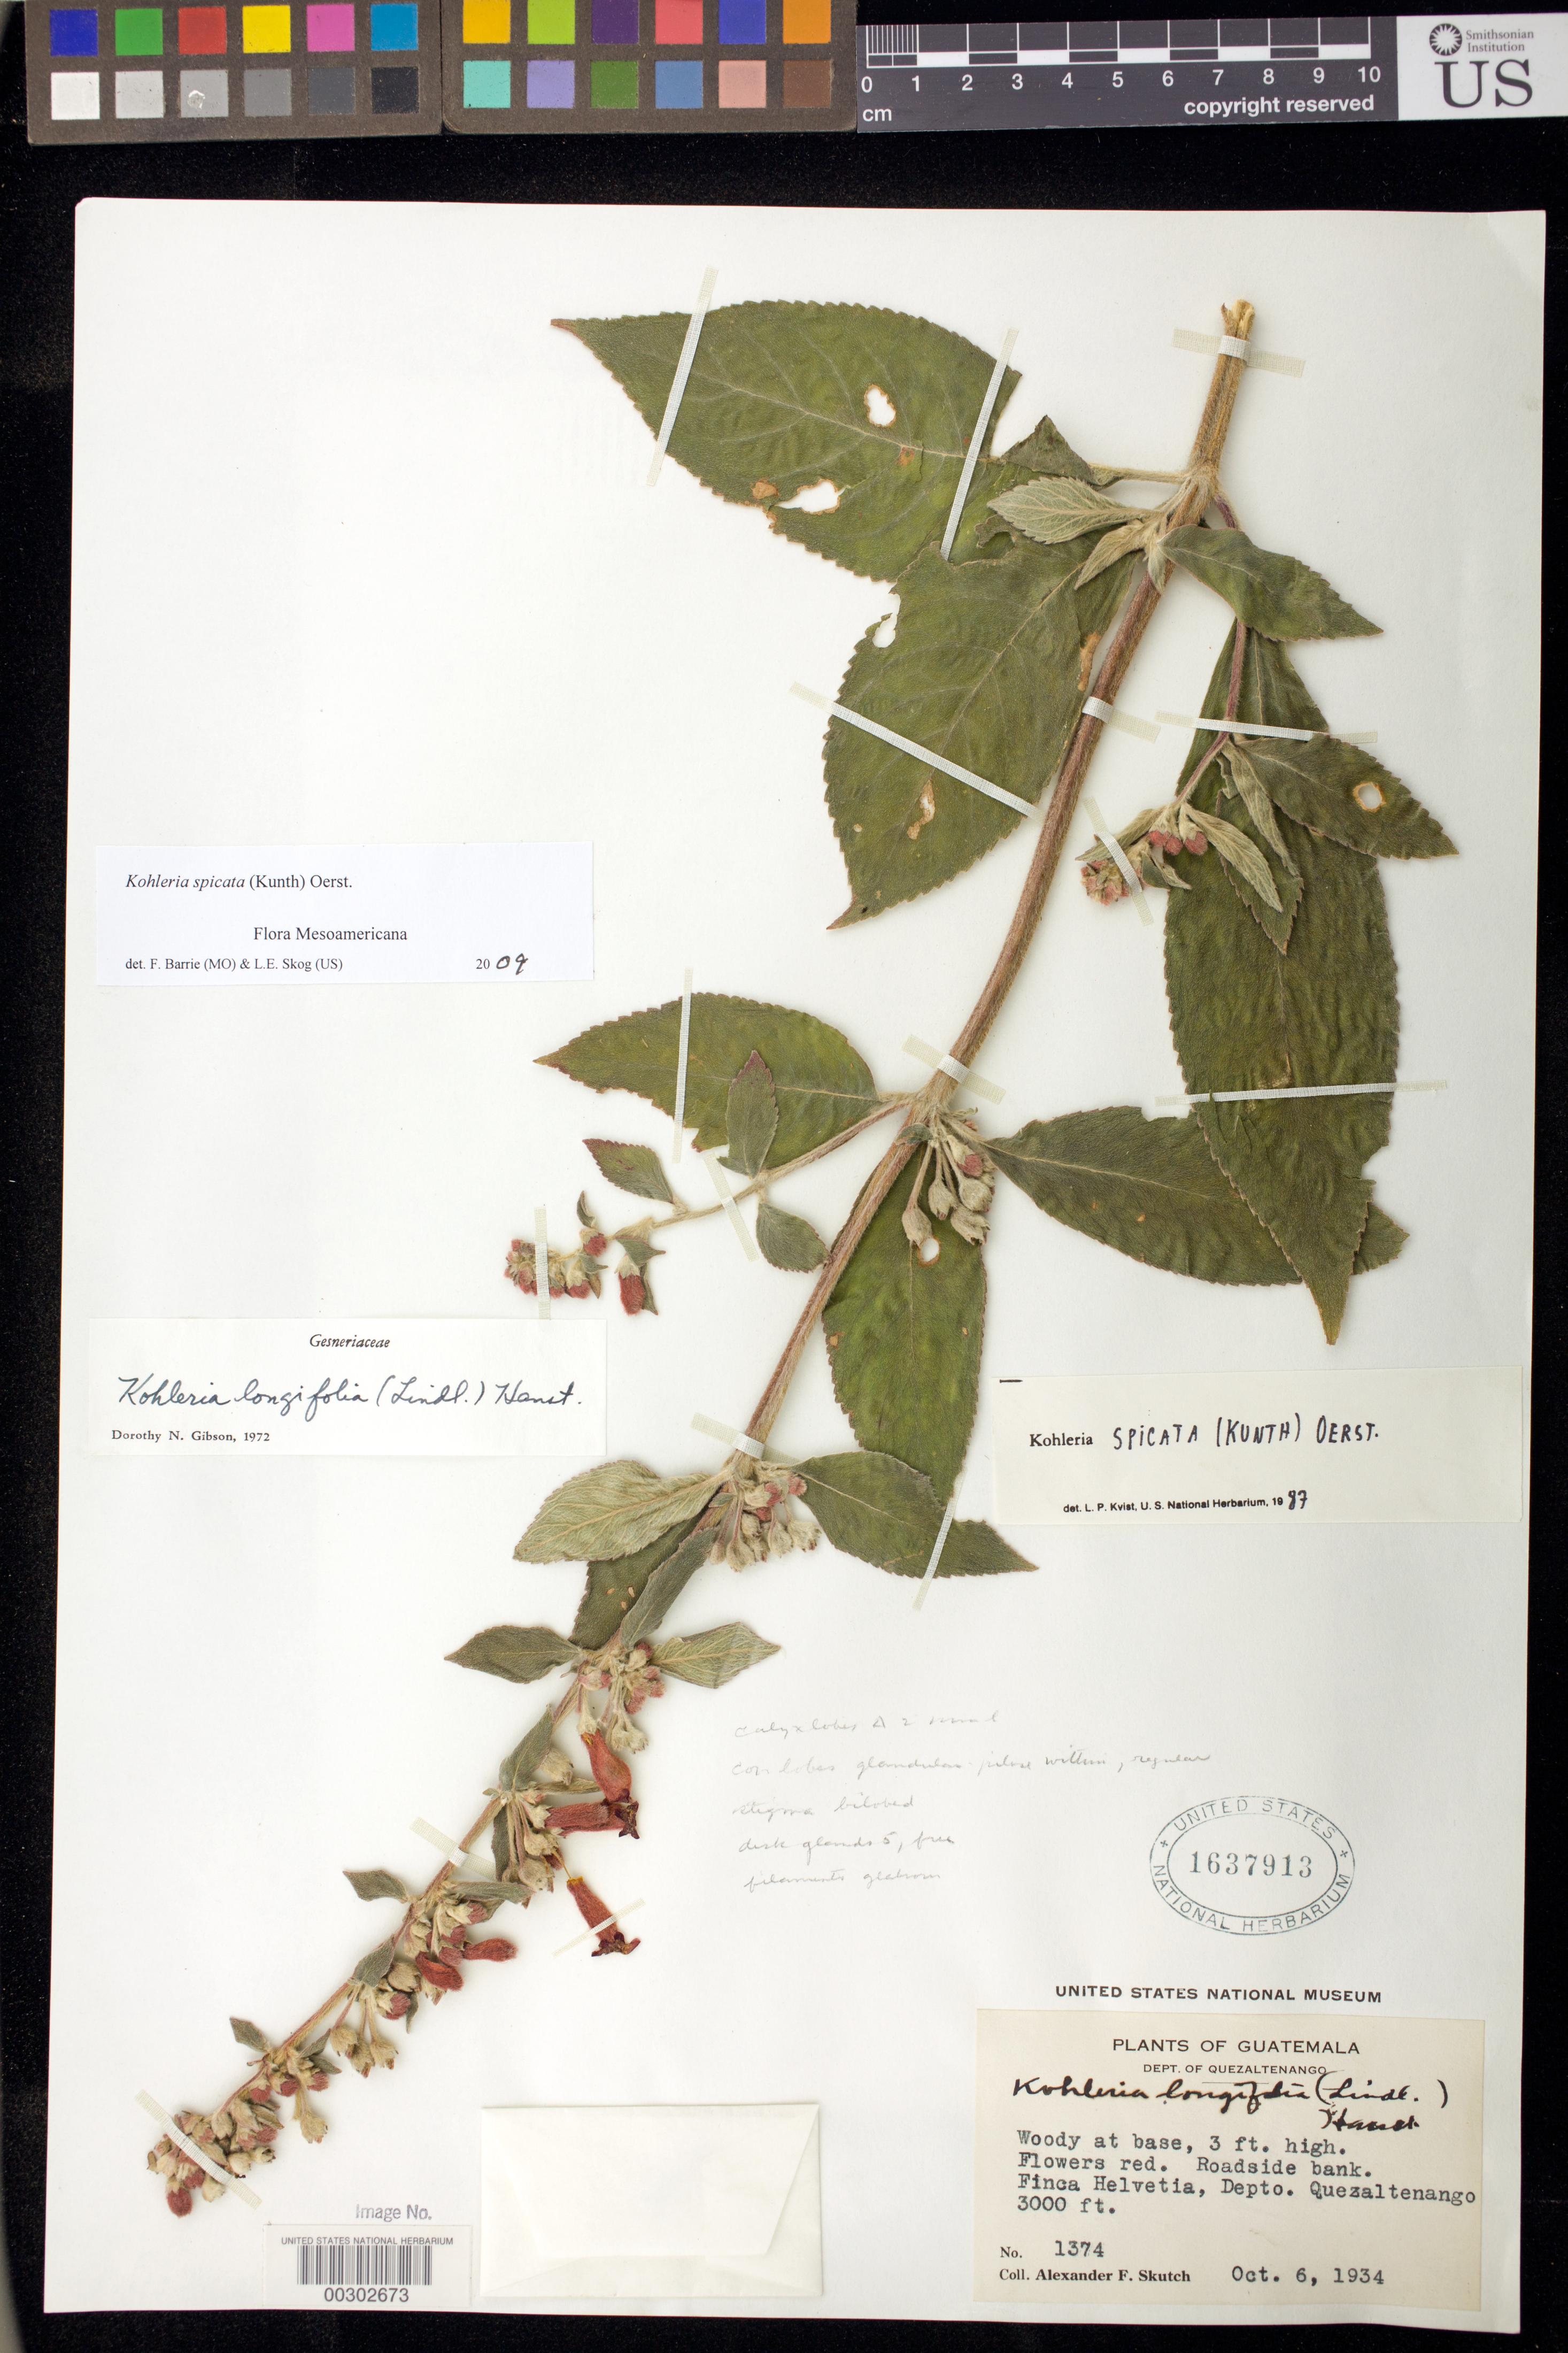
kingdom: Plantae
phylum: Tracheophyta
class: Magnoliopsida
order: Lamiales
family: Gesneriaceae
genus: Kohleria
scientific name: Kohleria spicata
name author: (Kunth) Oerst.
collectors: A. F. Skutch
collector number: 1374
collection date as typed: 06 Oct 1934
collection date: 1934-10-06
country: Guatemala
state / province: Quetzaltenango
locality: Finca Helvetia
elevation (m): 914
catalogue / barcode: US 1637913